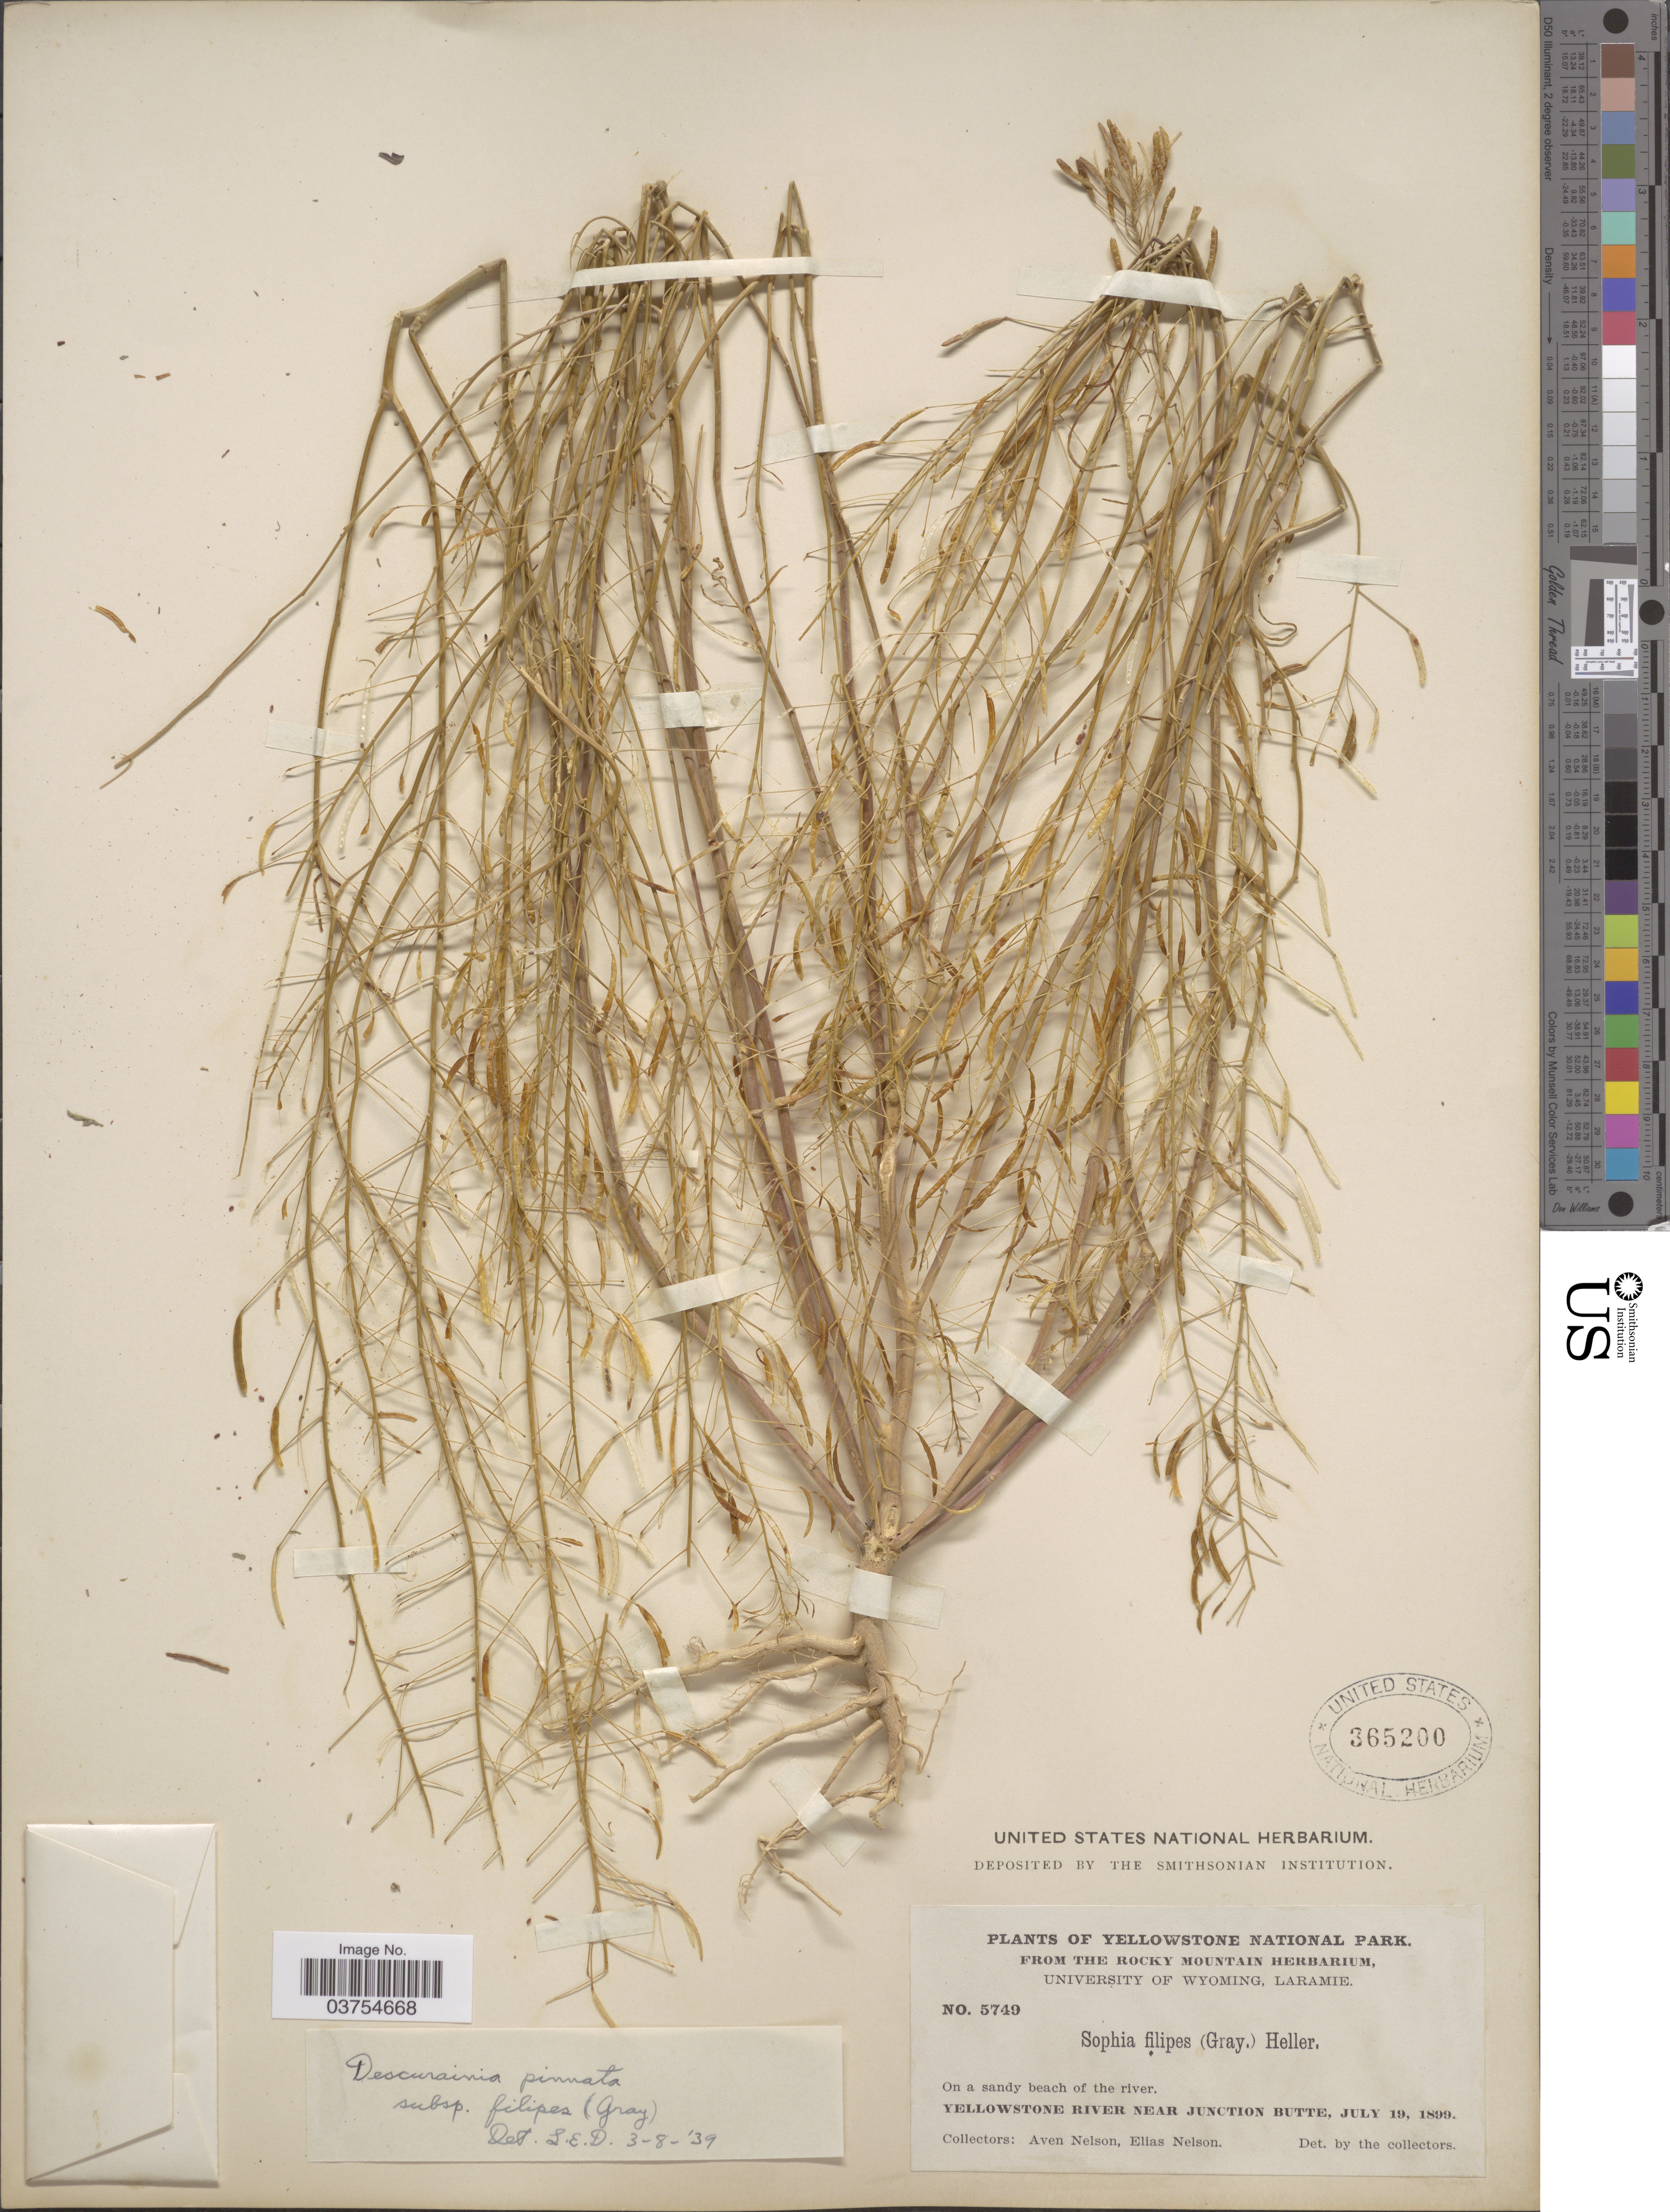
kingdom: Plantae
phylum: Tracheophyta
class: Magnoliopsida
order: Brassicales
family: Brassicaceae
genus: Descurainia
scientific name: Descurainia pinnata subsp. filipes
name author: (A. Gray) Detling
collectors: A. Nelson & E. Nelson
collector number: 5749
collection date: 1899-07-19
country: United States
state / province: Wyoming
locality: Yellowstone National Park. On a sandy beach of the river. Yellowstone River near Junction Butte.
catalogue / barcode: US 365200